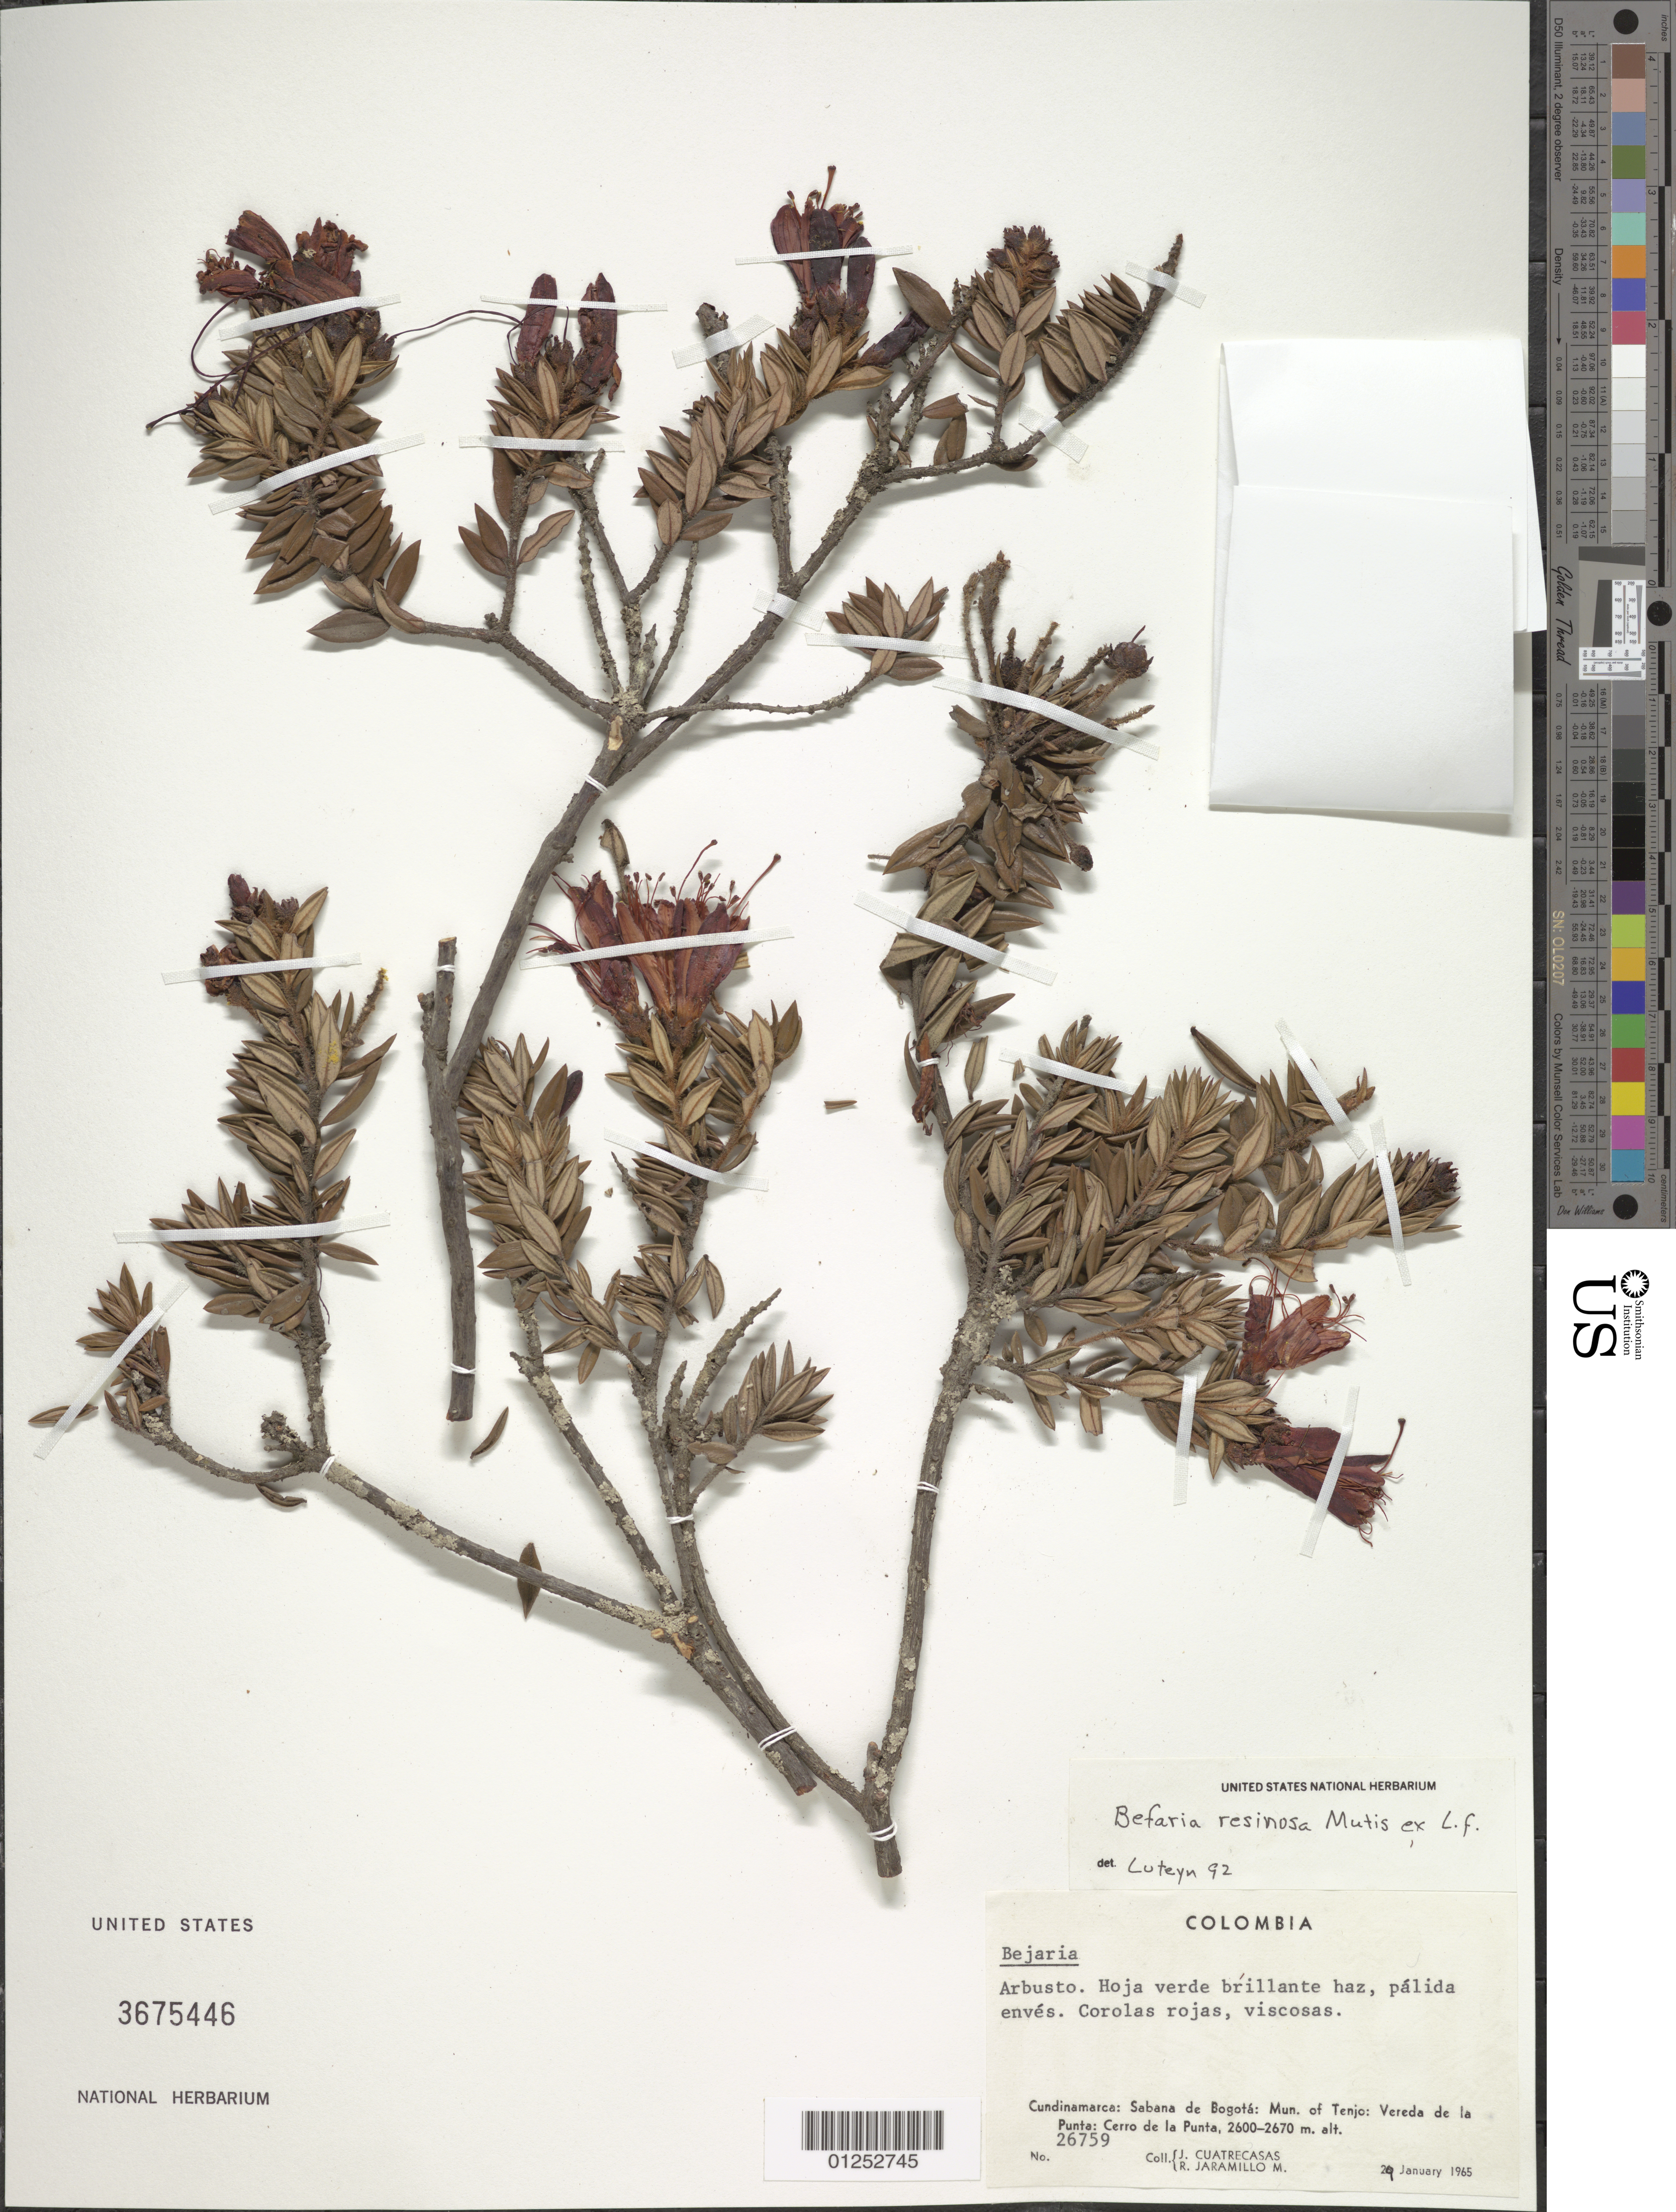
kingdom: Plantae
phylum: Tracheophyta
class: Magnoliopsida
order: Ericales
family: Ericaceae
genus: Bejaria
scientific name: Bejaria sp.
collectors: J. Cuatrecasas & R. Jaramillo M.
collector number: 26759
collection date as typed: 29 Jan 1965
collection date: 1965-01-29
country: Colombia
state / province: Cundinamarca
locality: Sabana de Bogotá, Mun. of Tenjo, vereda de la Punta, Cerro de la Punta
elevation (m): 2600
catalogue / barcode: US 3675446